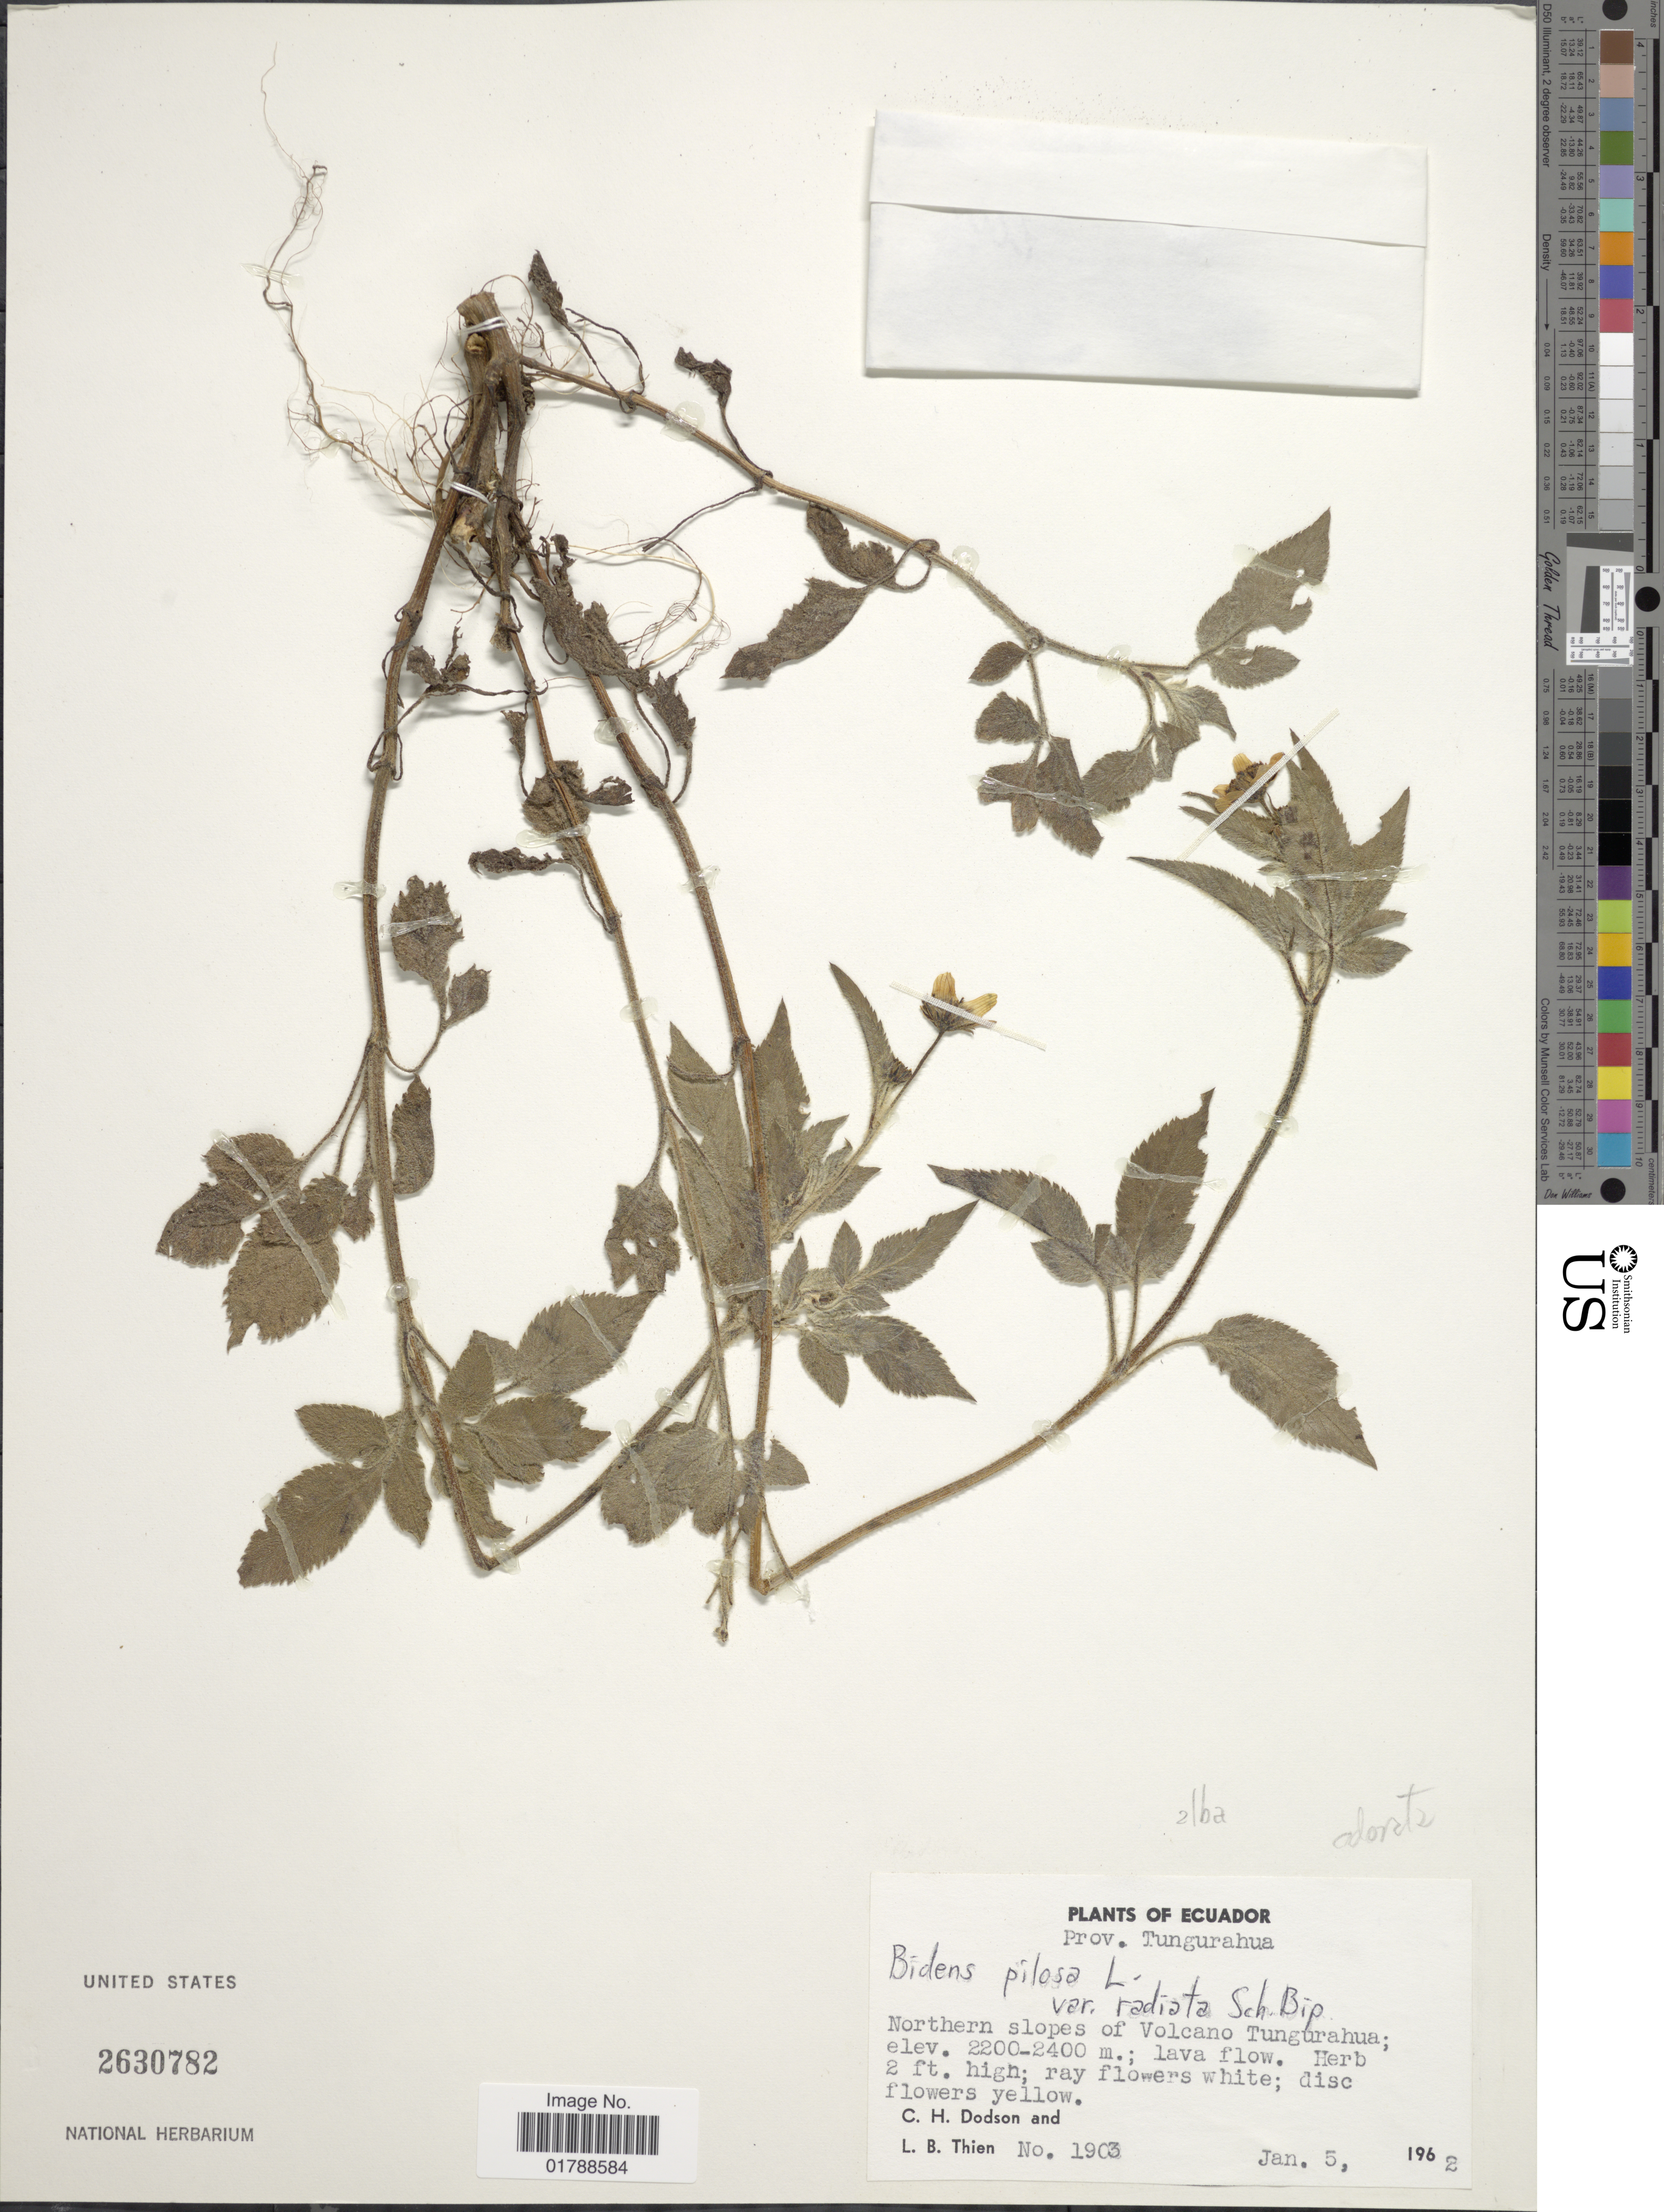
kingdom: Plantae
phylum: Tracheophyta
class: Magnoliopsida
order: Asterales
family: Asteraceae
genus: Bidens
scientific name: Bidens odorata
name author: Cav.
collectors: C. H. Dodson & L. Thien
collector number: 1903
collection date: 1962-01-05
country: Ecuador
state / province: Tungurahua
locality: Northern slopes of Volcano Tungurahua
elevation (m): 2200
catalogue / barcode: US 2630782